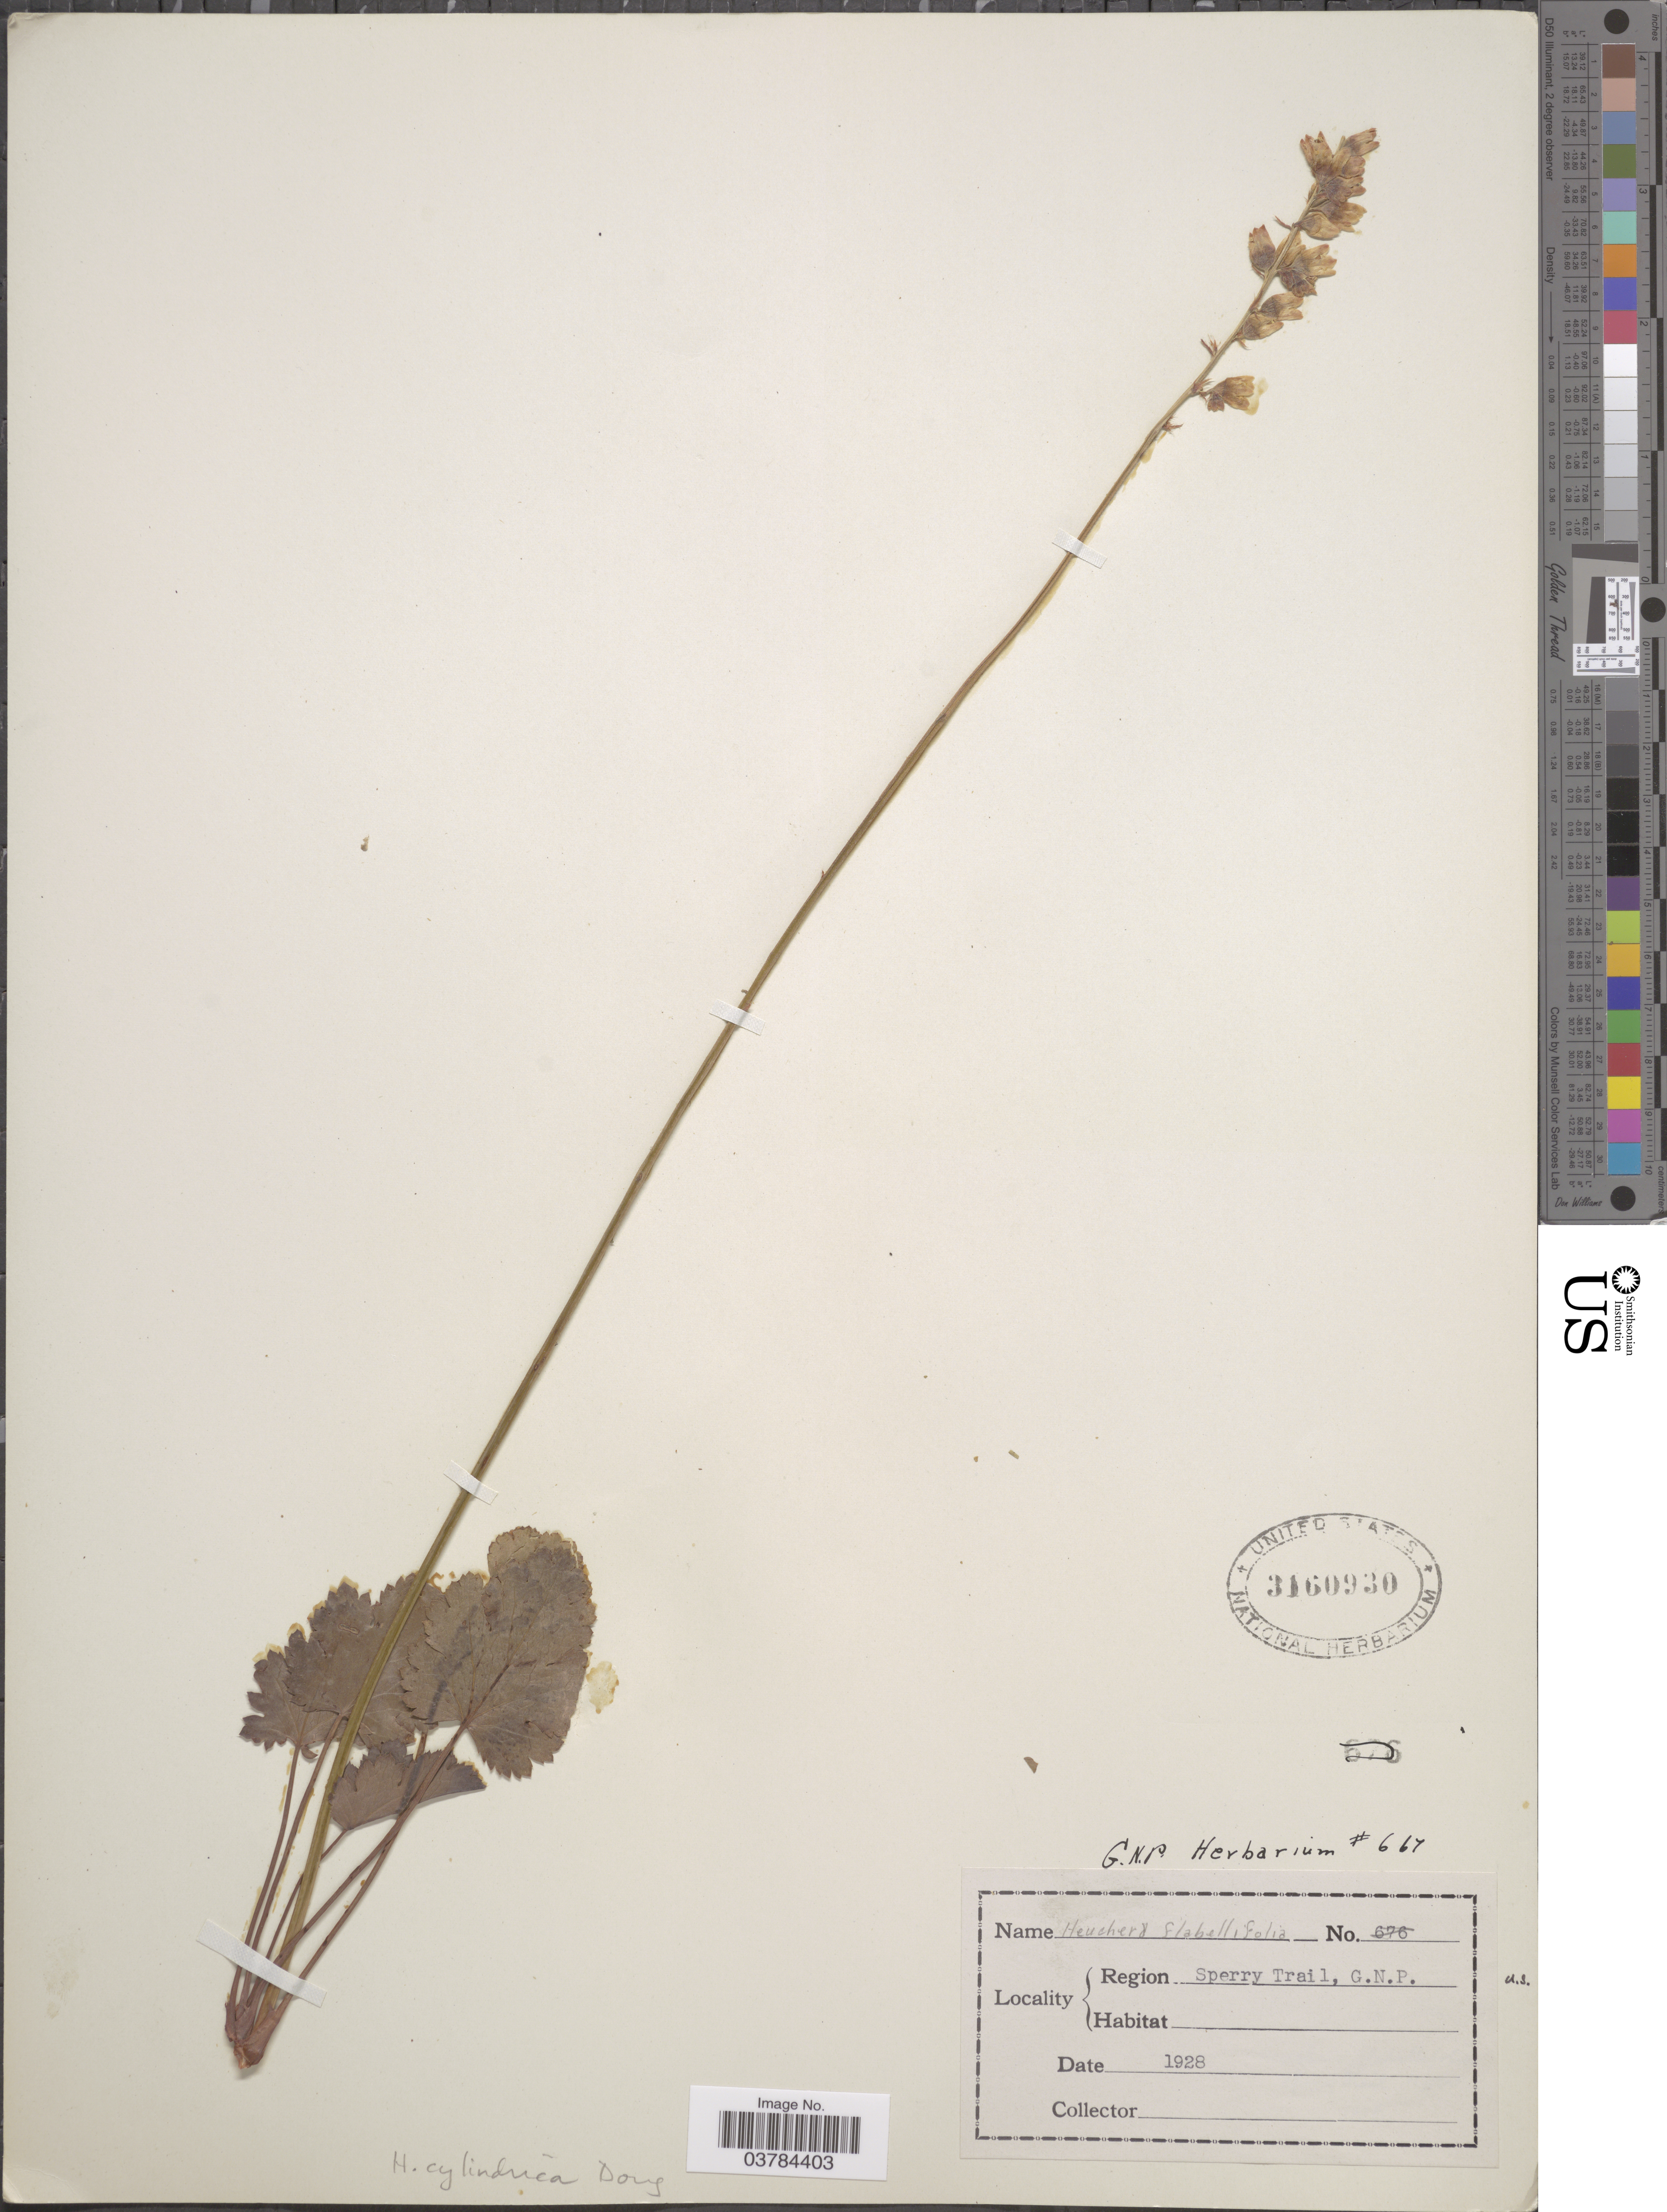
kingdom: Plantae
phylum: Tracheophyta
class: Magnoliopsida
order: Saxifragales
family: Saxifragaceae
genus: Heuchera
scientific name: Heuchera cylindrica var. glabella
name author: (Torr. & A. Gray) Wheelock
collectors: ex herb. G. N. P.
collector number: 667?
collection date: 1928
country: United States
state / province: Montana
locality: Region Sperry Trail, G.N.P.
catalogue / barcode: US 3160930